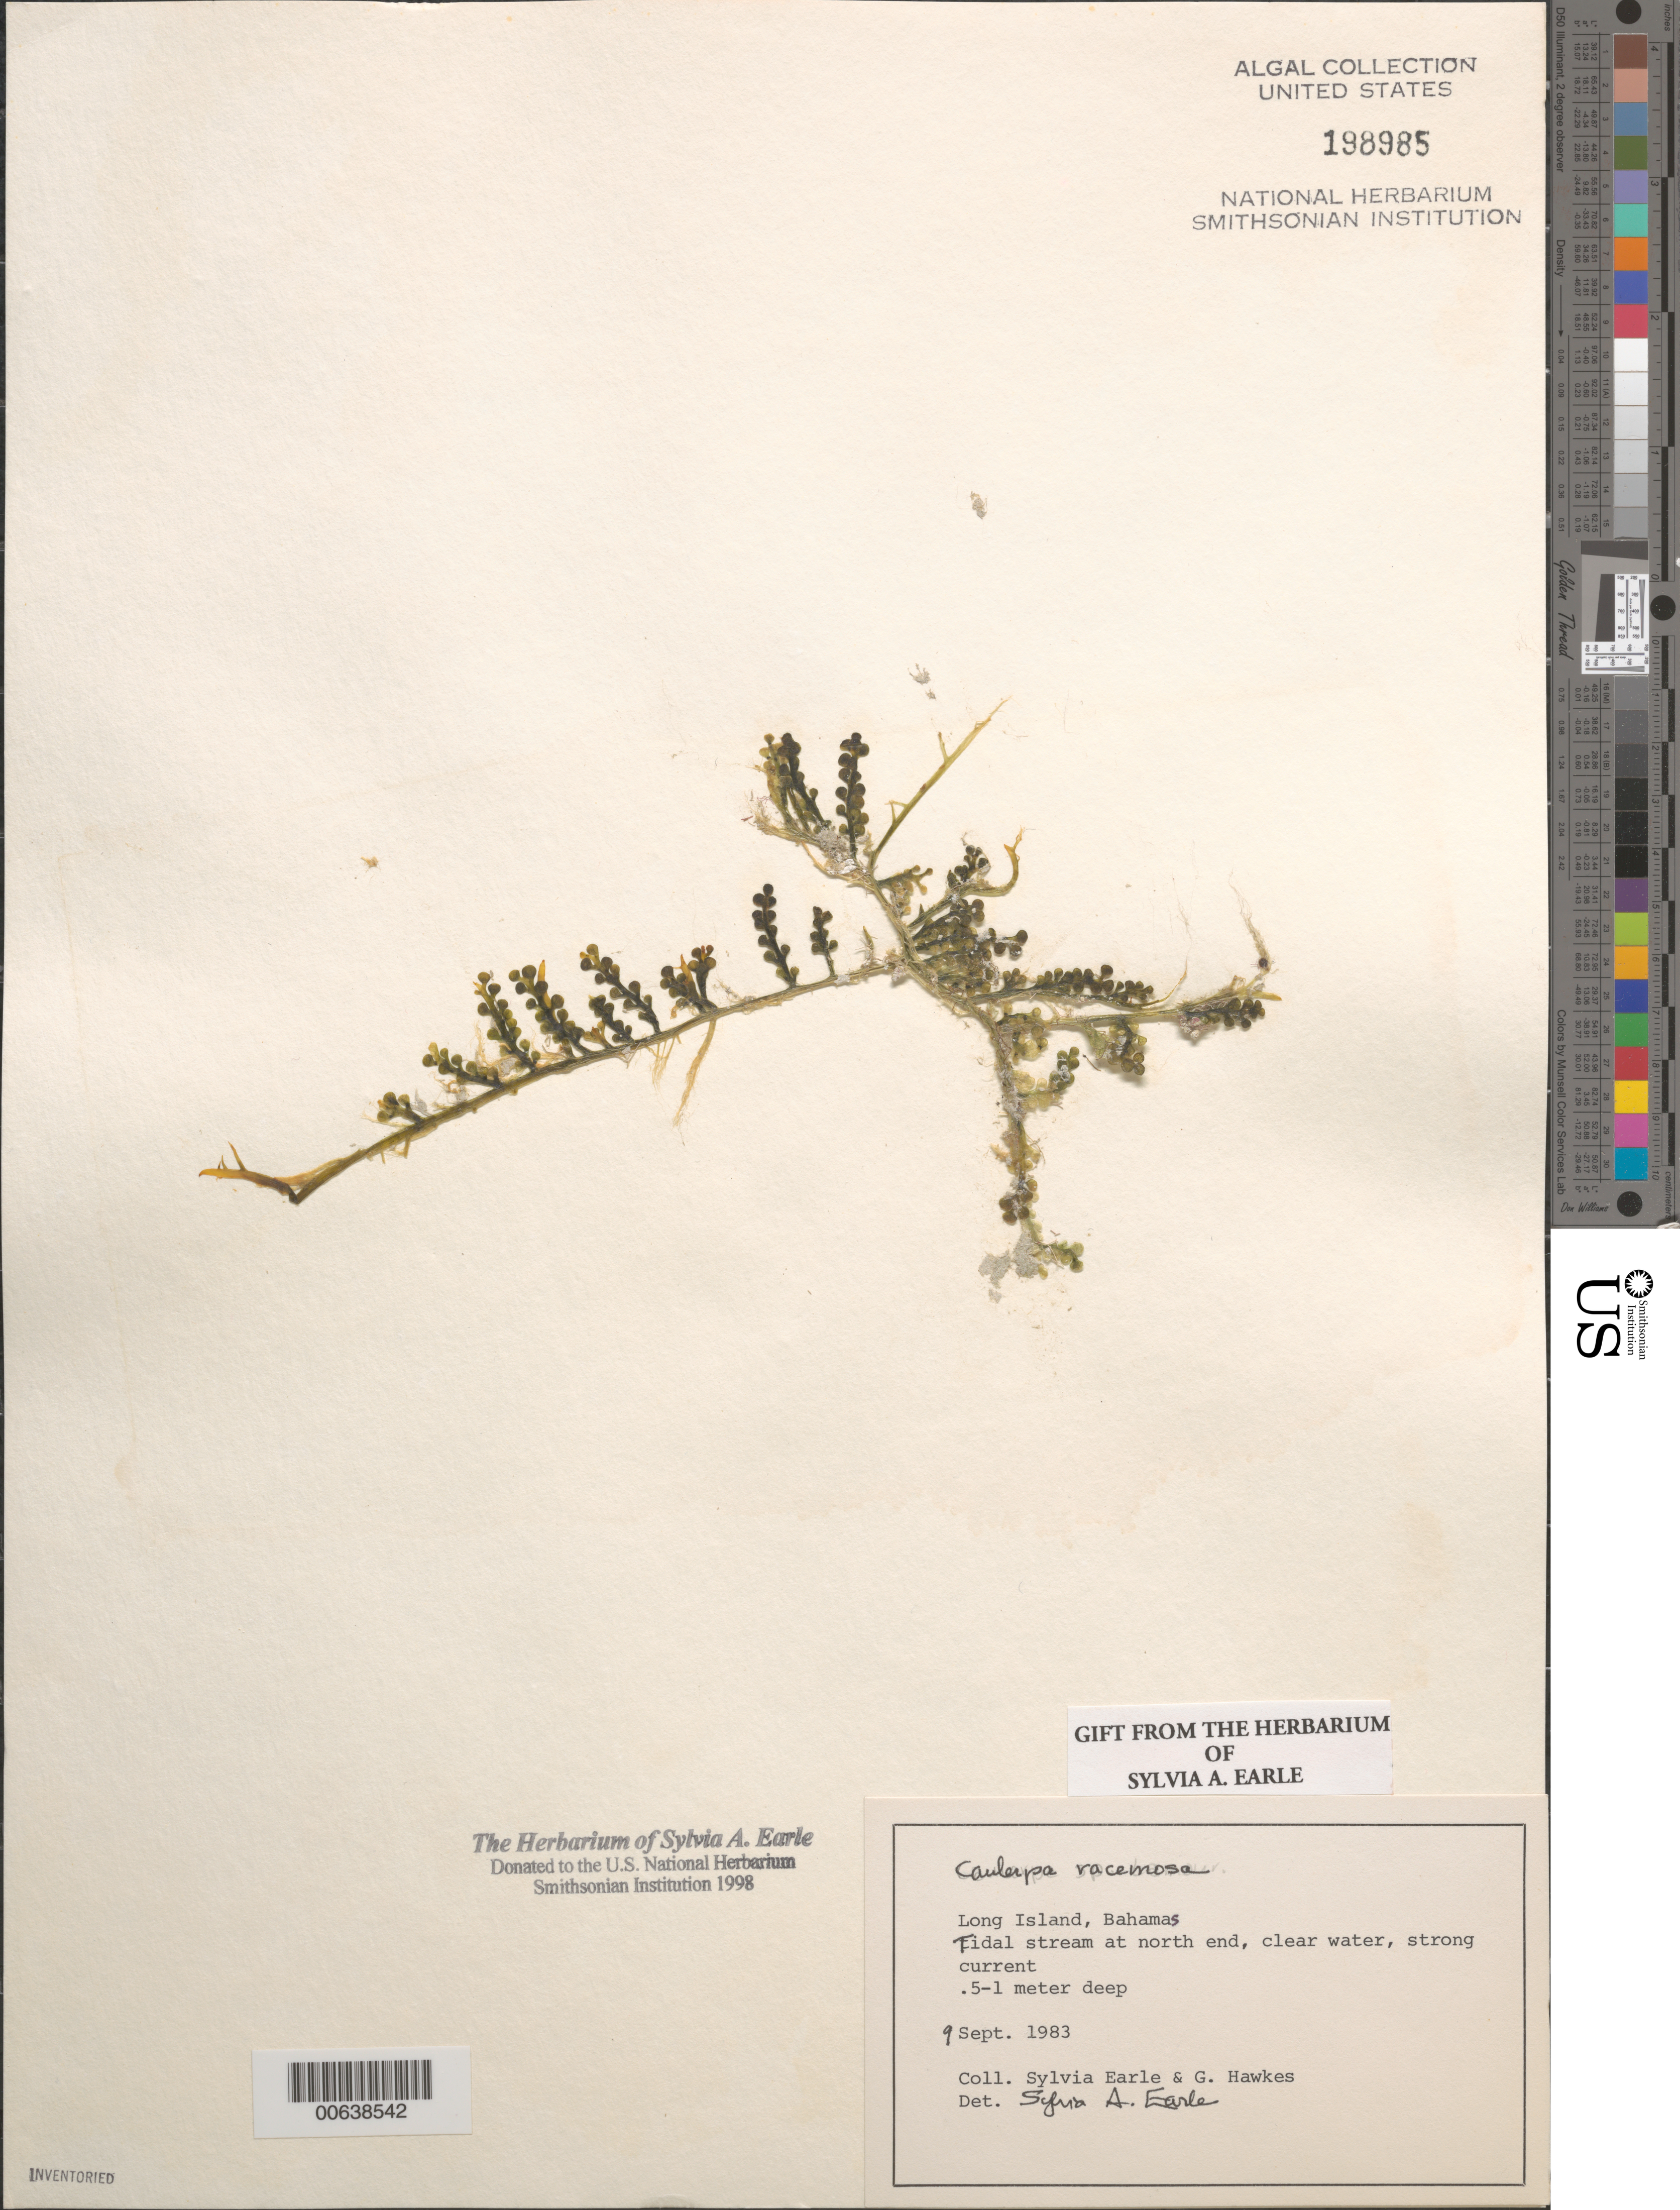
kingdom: Plantae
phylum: Chlorophyta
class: Ulvophyceae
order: Bryopsidales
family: Caulerpaceae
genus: Caulerpa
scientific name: Caulerpa racemosa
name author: (Forssk.) J. Agardh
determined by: Earle, S. A.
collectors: S. A. Earle & G. Hawkes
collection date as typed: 09 Sep 1983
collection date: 1983-09-09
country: Bahamas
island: Long Island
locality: North end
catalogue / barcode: US 198985